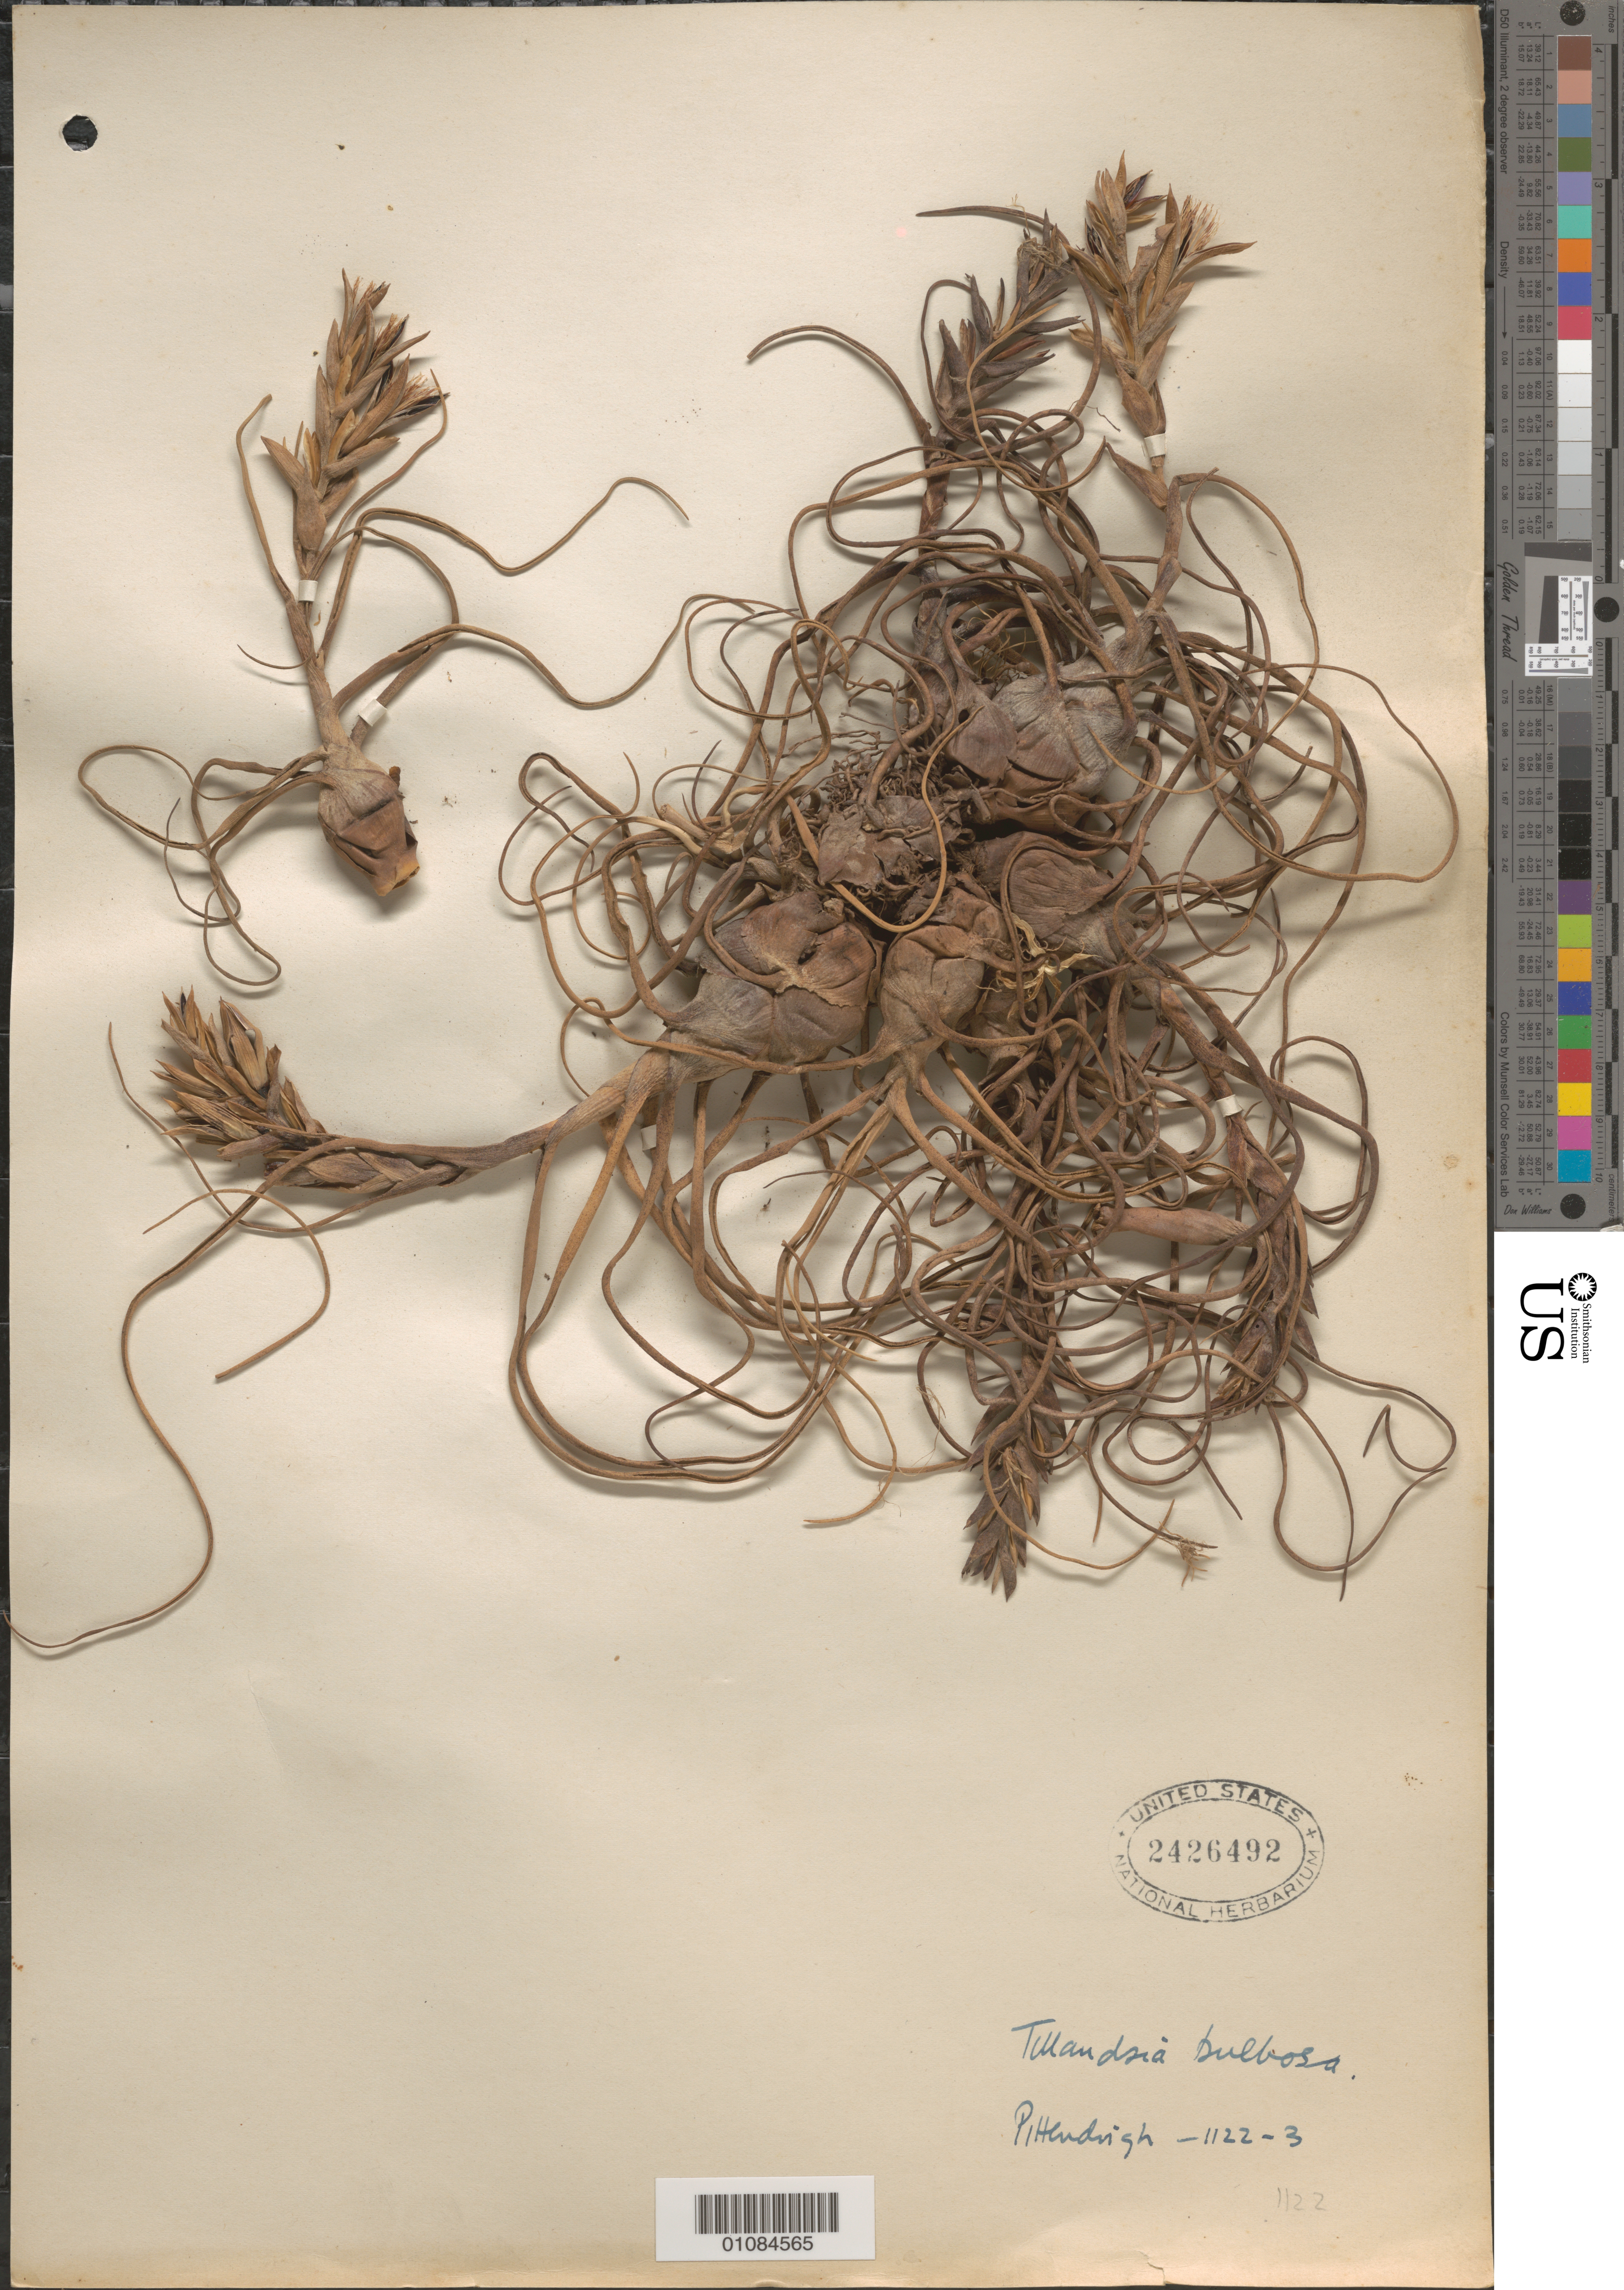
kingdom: Plantae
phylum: Tracheophyta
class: Liliopsida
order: Poales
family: Bromeliaceae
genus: Tillandsia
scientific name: Tillandsia bulbosa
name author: Hook.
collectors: C. S. Pittendrigh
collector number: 1122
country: Trinidad and Tobago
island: Trinidad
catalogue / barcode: US 2426492